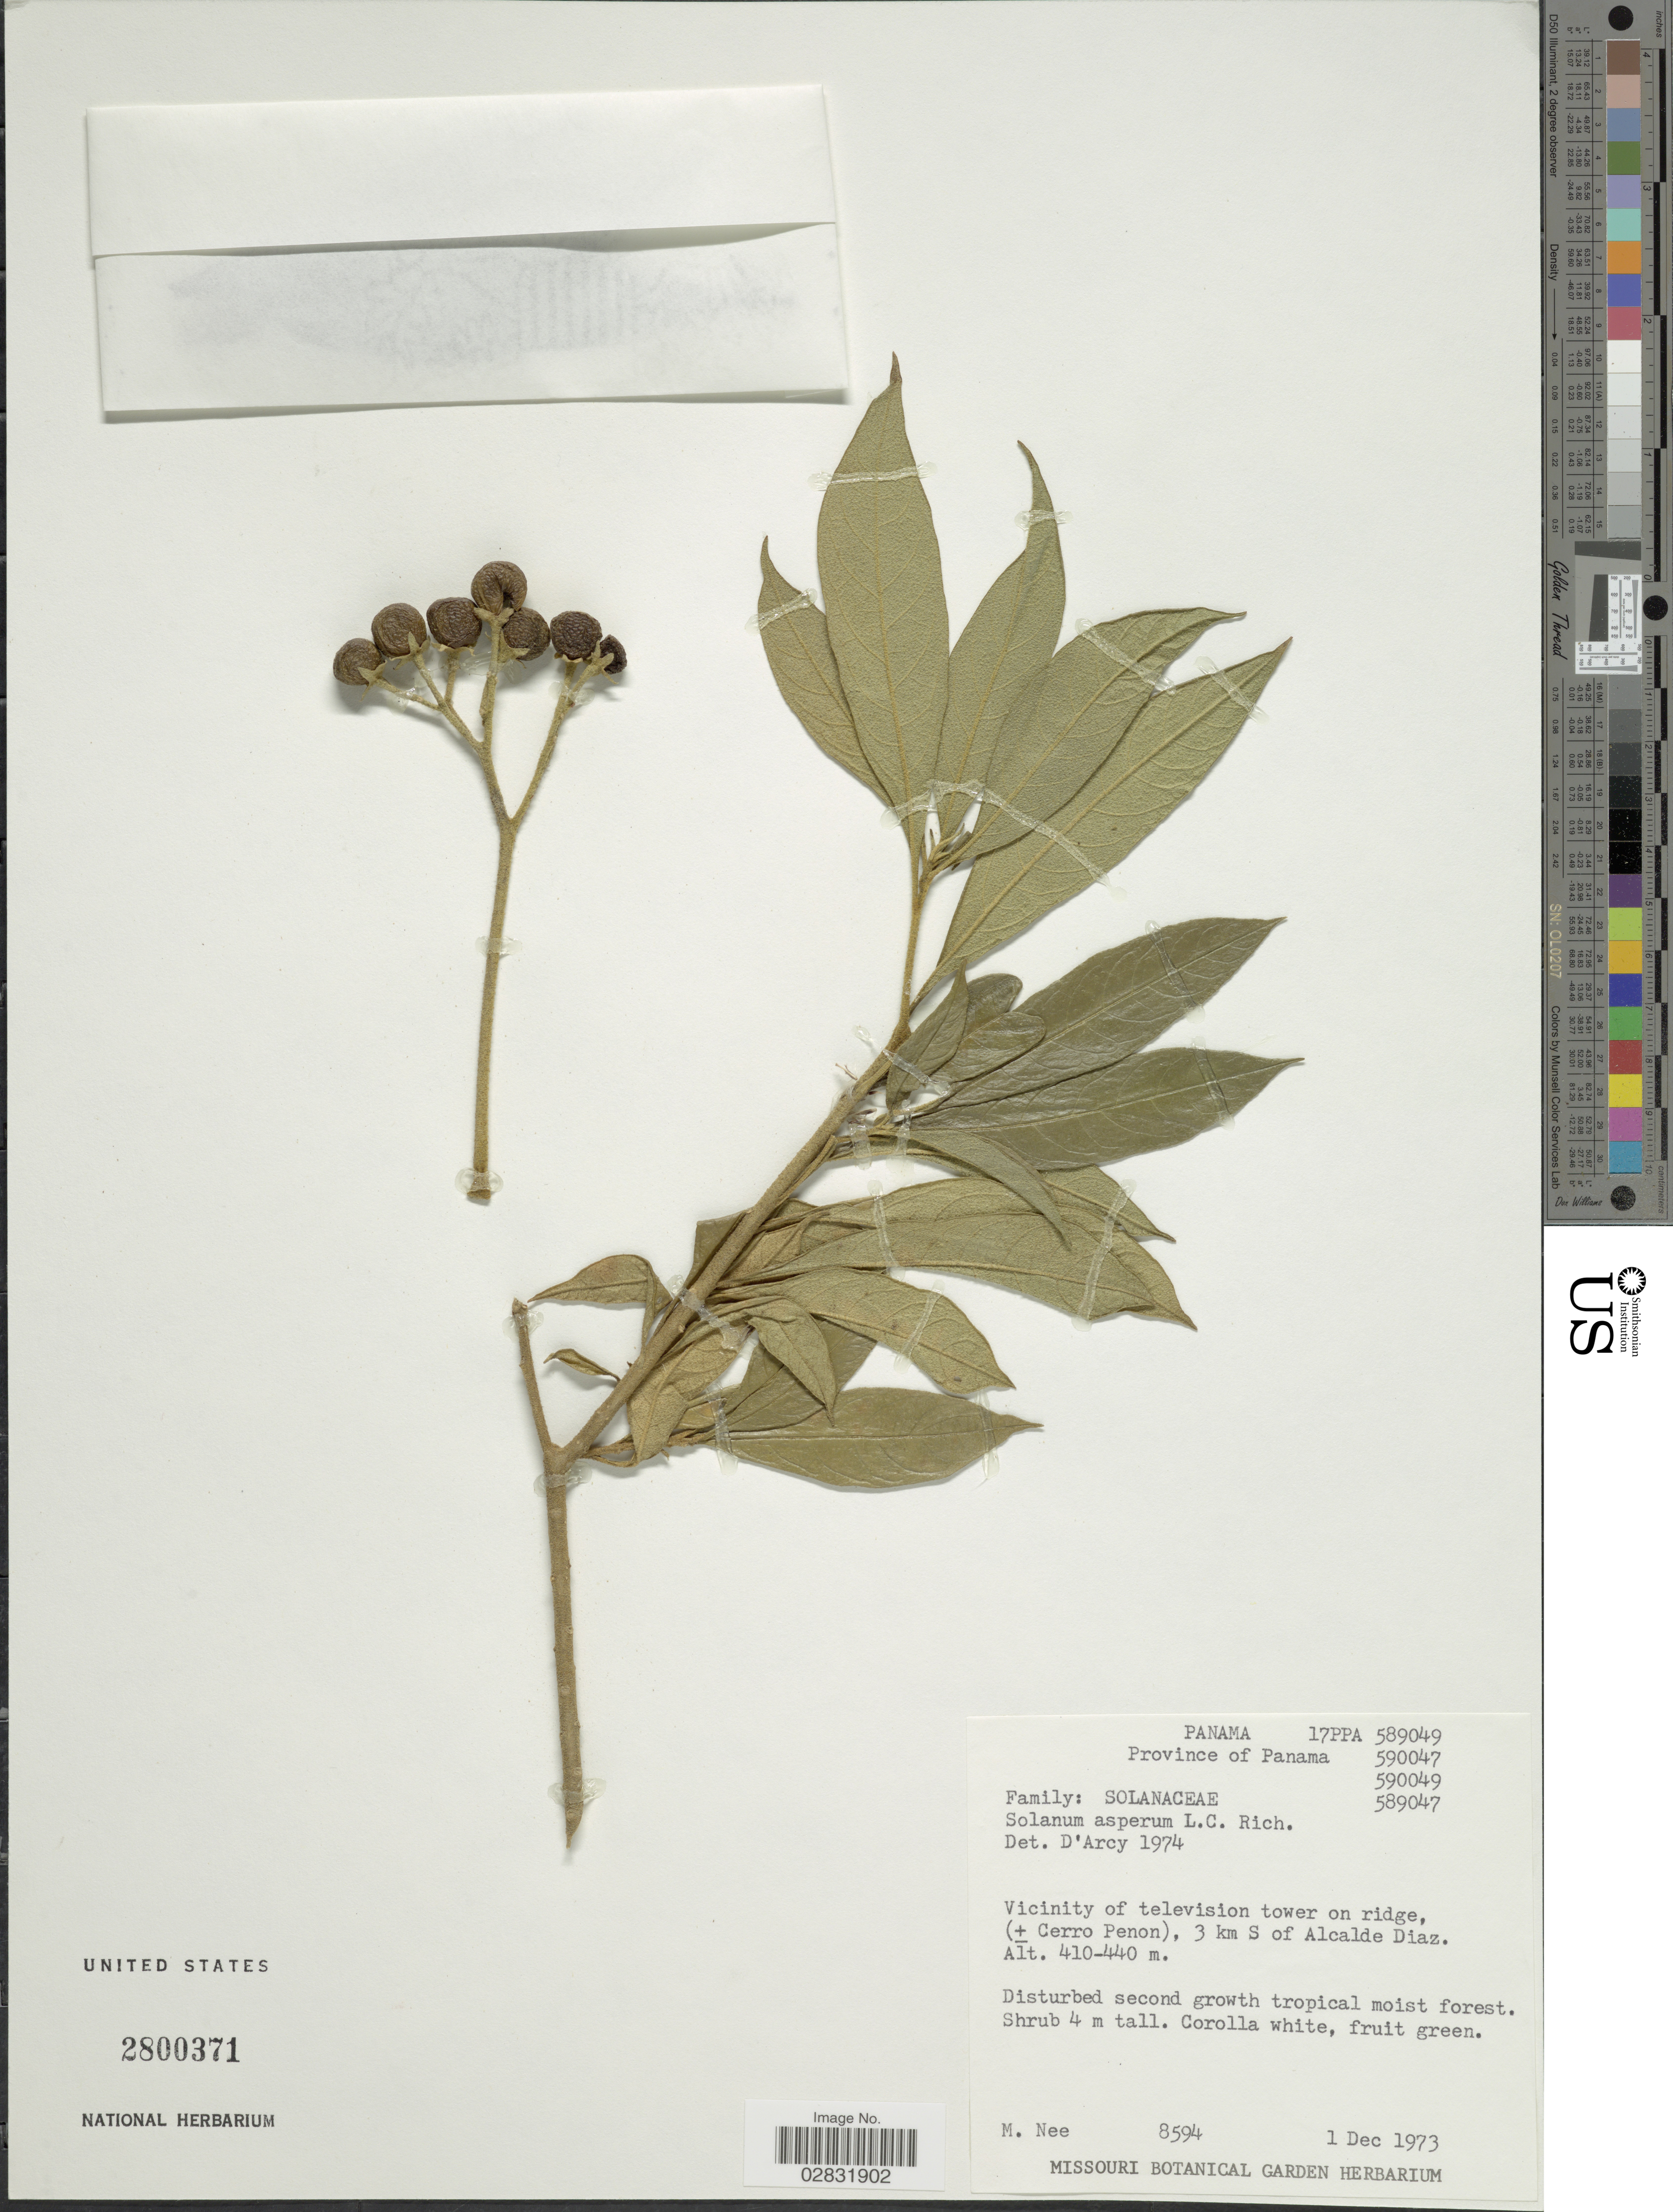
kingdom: Plantae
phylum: Tracheophyta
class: Magnoliopsida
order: Solanales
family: Solanaceae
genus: Solanum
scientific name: Solanum asperum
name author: Rich.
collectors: M. Nee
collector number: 8594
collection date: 1973-12-01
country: Panama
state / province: Panamá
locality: Province of Panama. Vicinity of television tower on ridge, (± Cerro Penon), 3 km S of Alcalde Diaz.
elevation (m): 410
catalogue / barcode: US 2800371